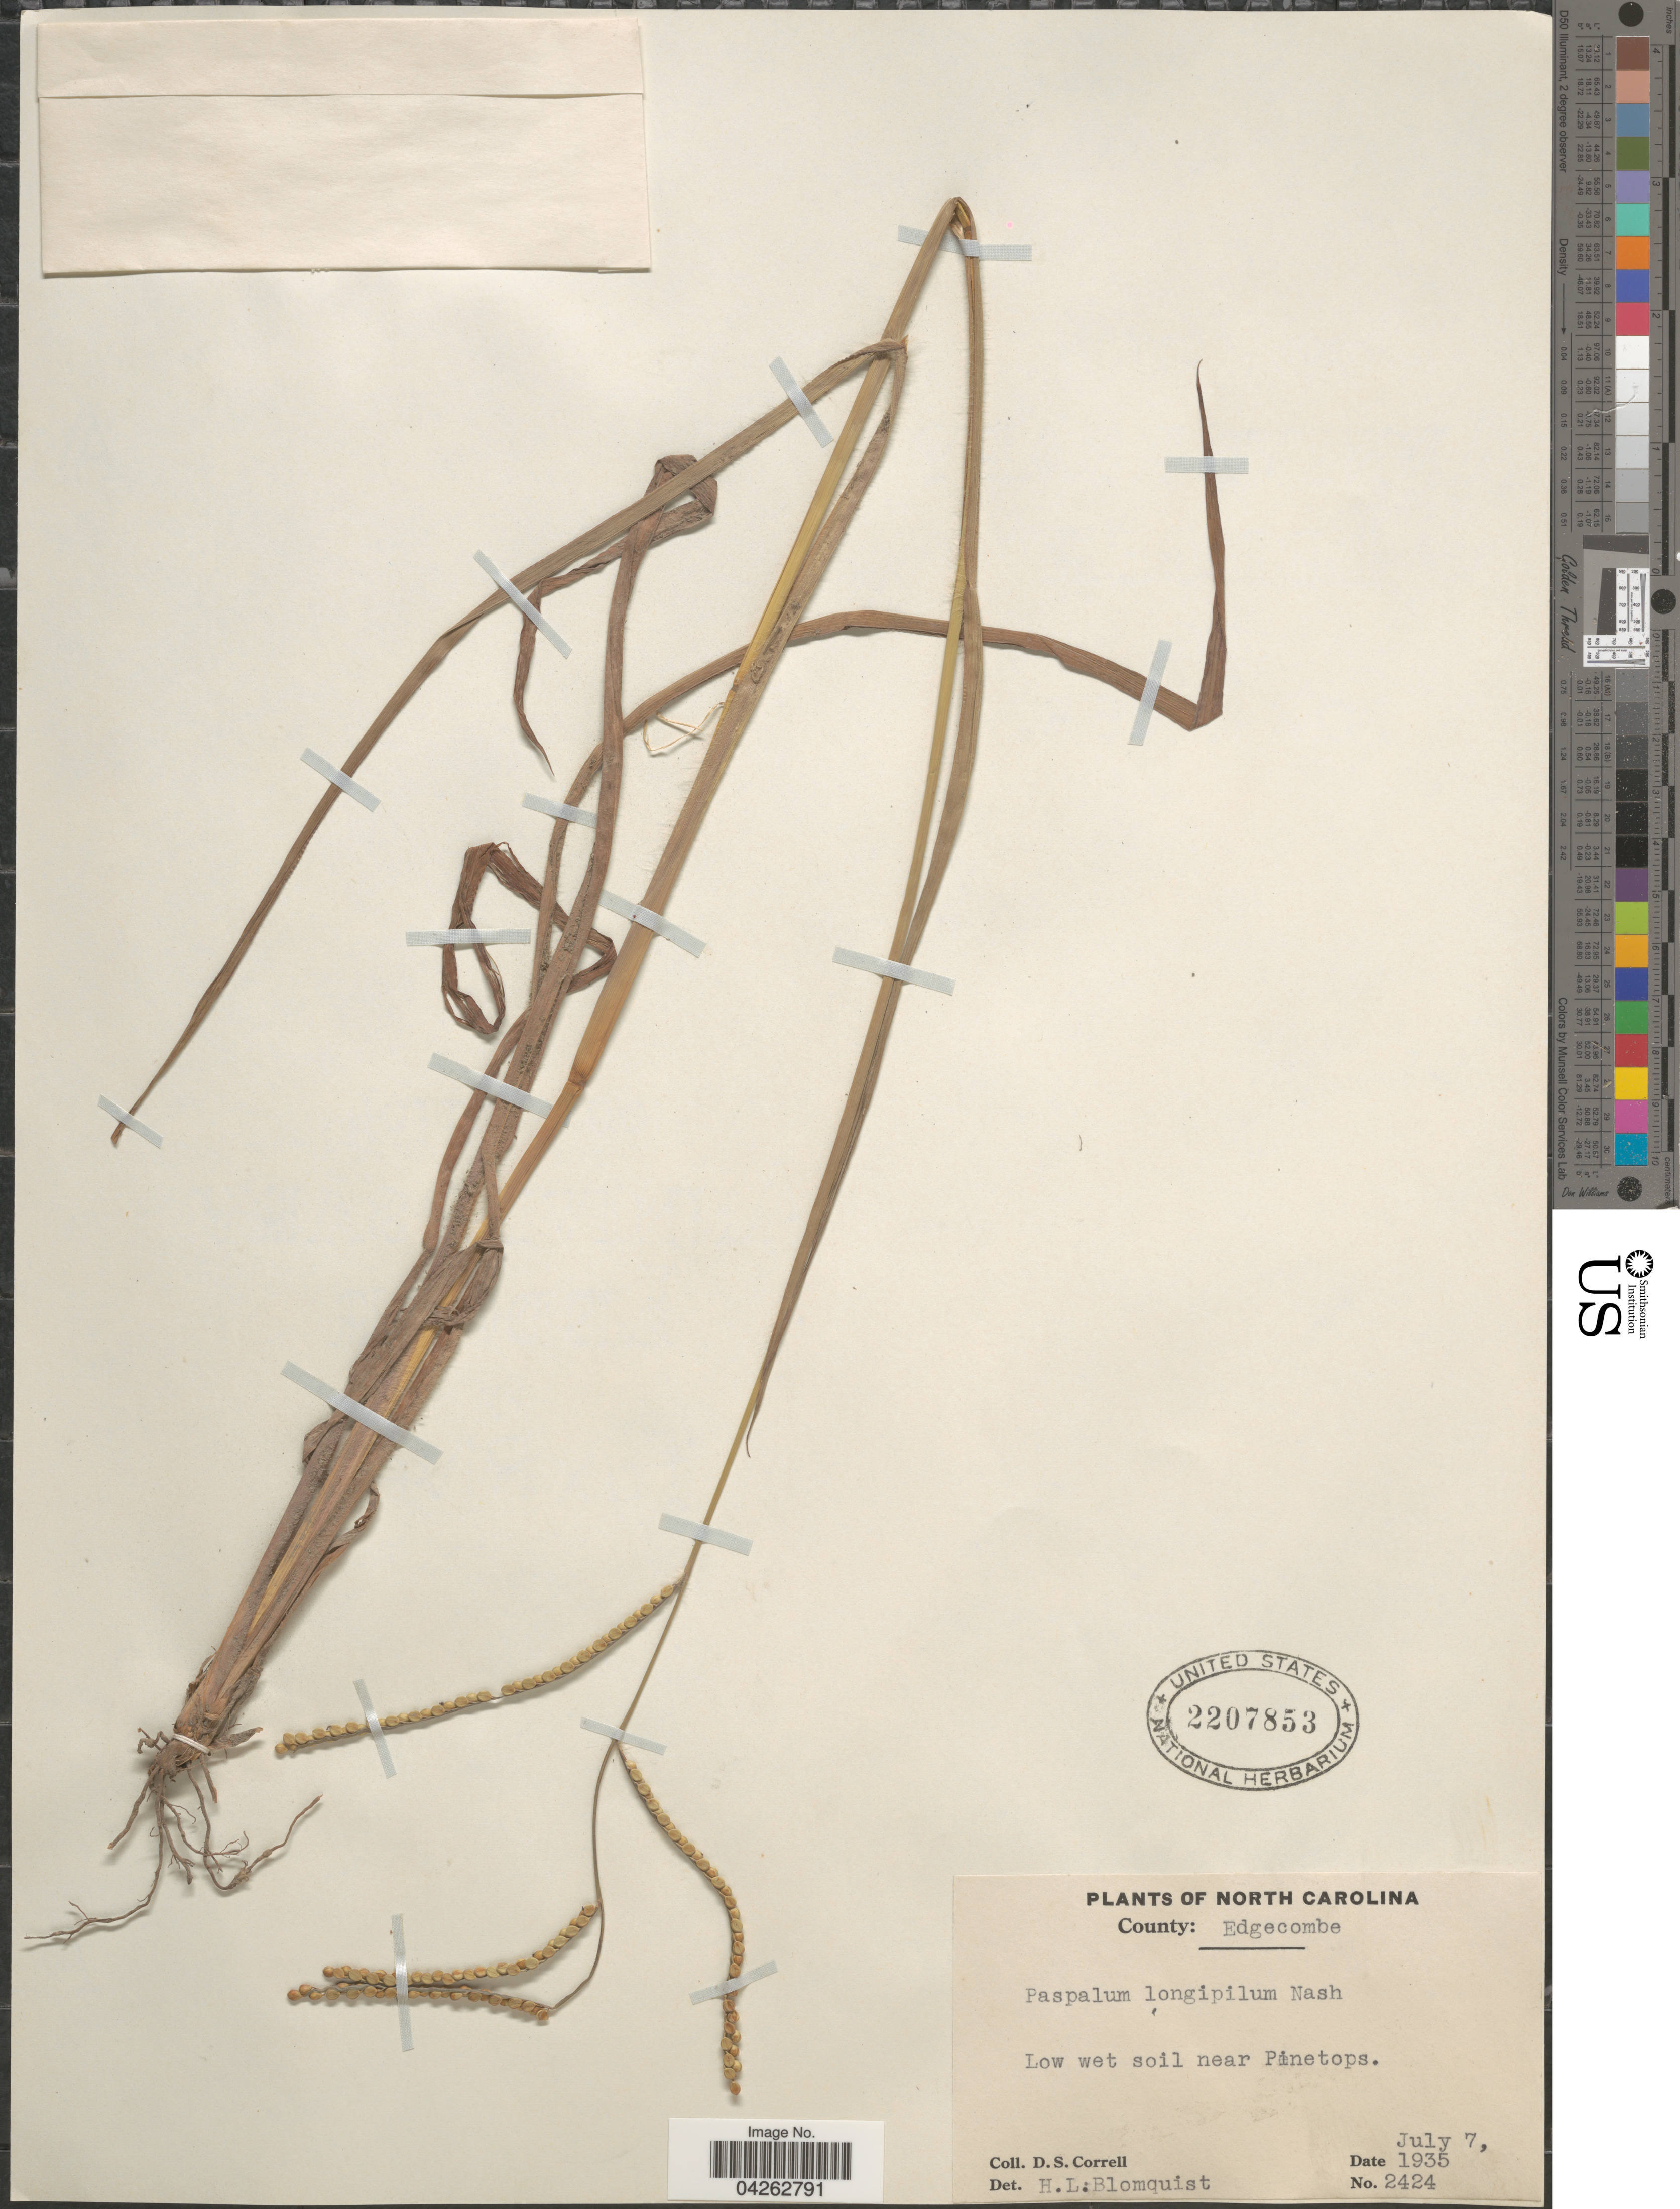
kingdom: Plantae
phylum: Tracheophyta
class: Liliopsida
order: Poales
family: Poaceae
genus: Paspalum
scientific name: Paspalum longipilum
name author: Nash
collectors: D. S. Correll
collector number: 2424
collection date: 1935-07-07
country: United States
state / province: North Carolina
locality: County: Edgecombe. Near Pinetops.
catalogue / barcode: US 2207853